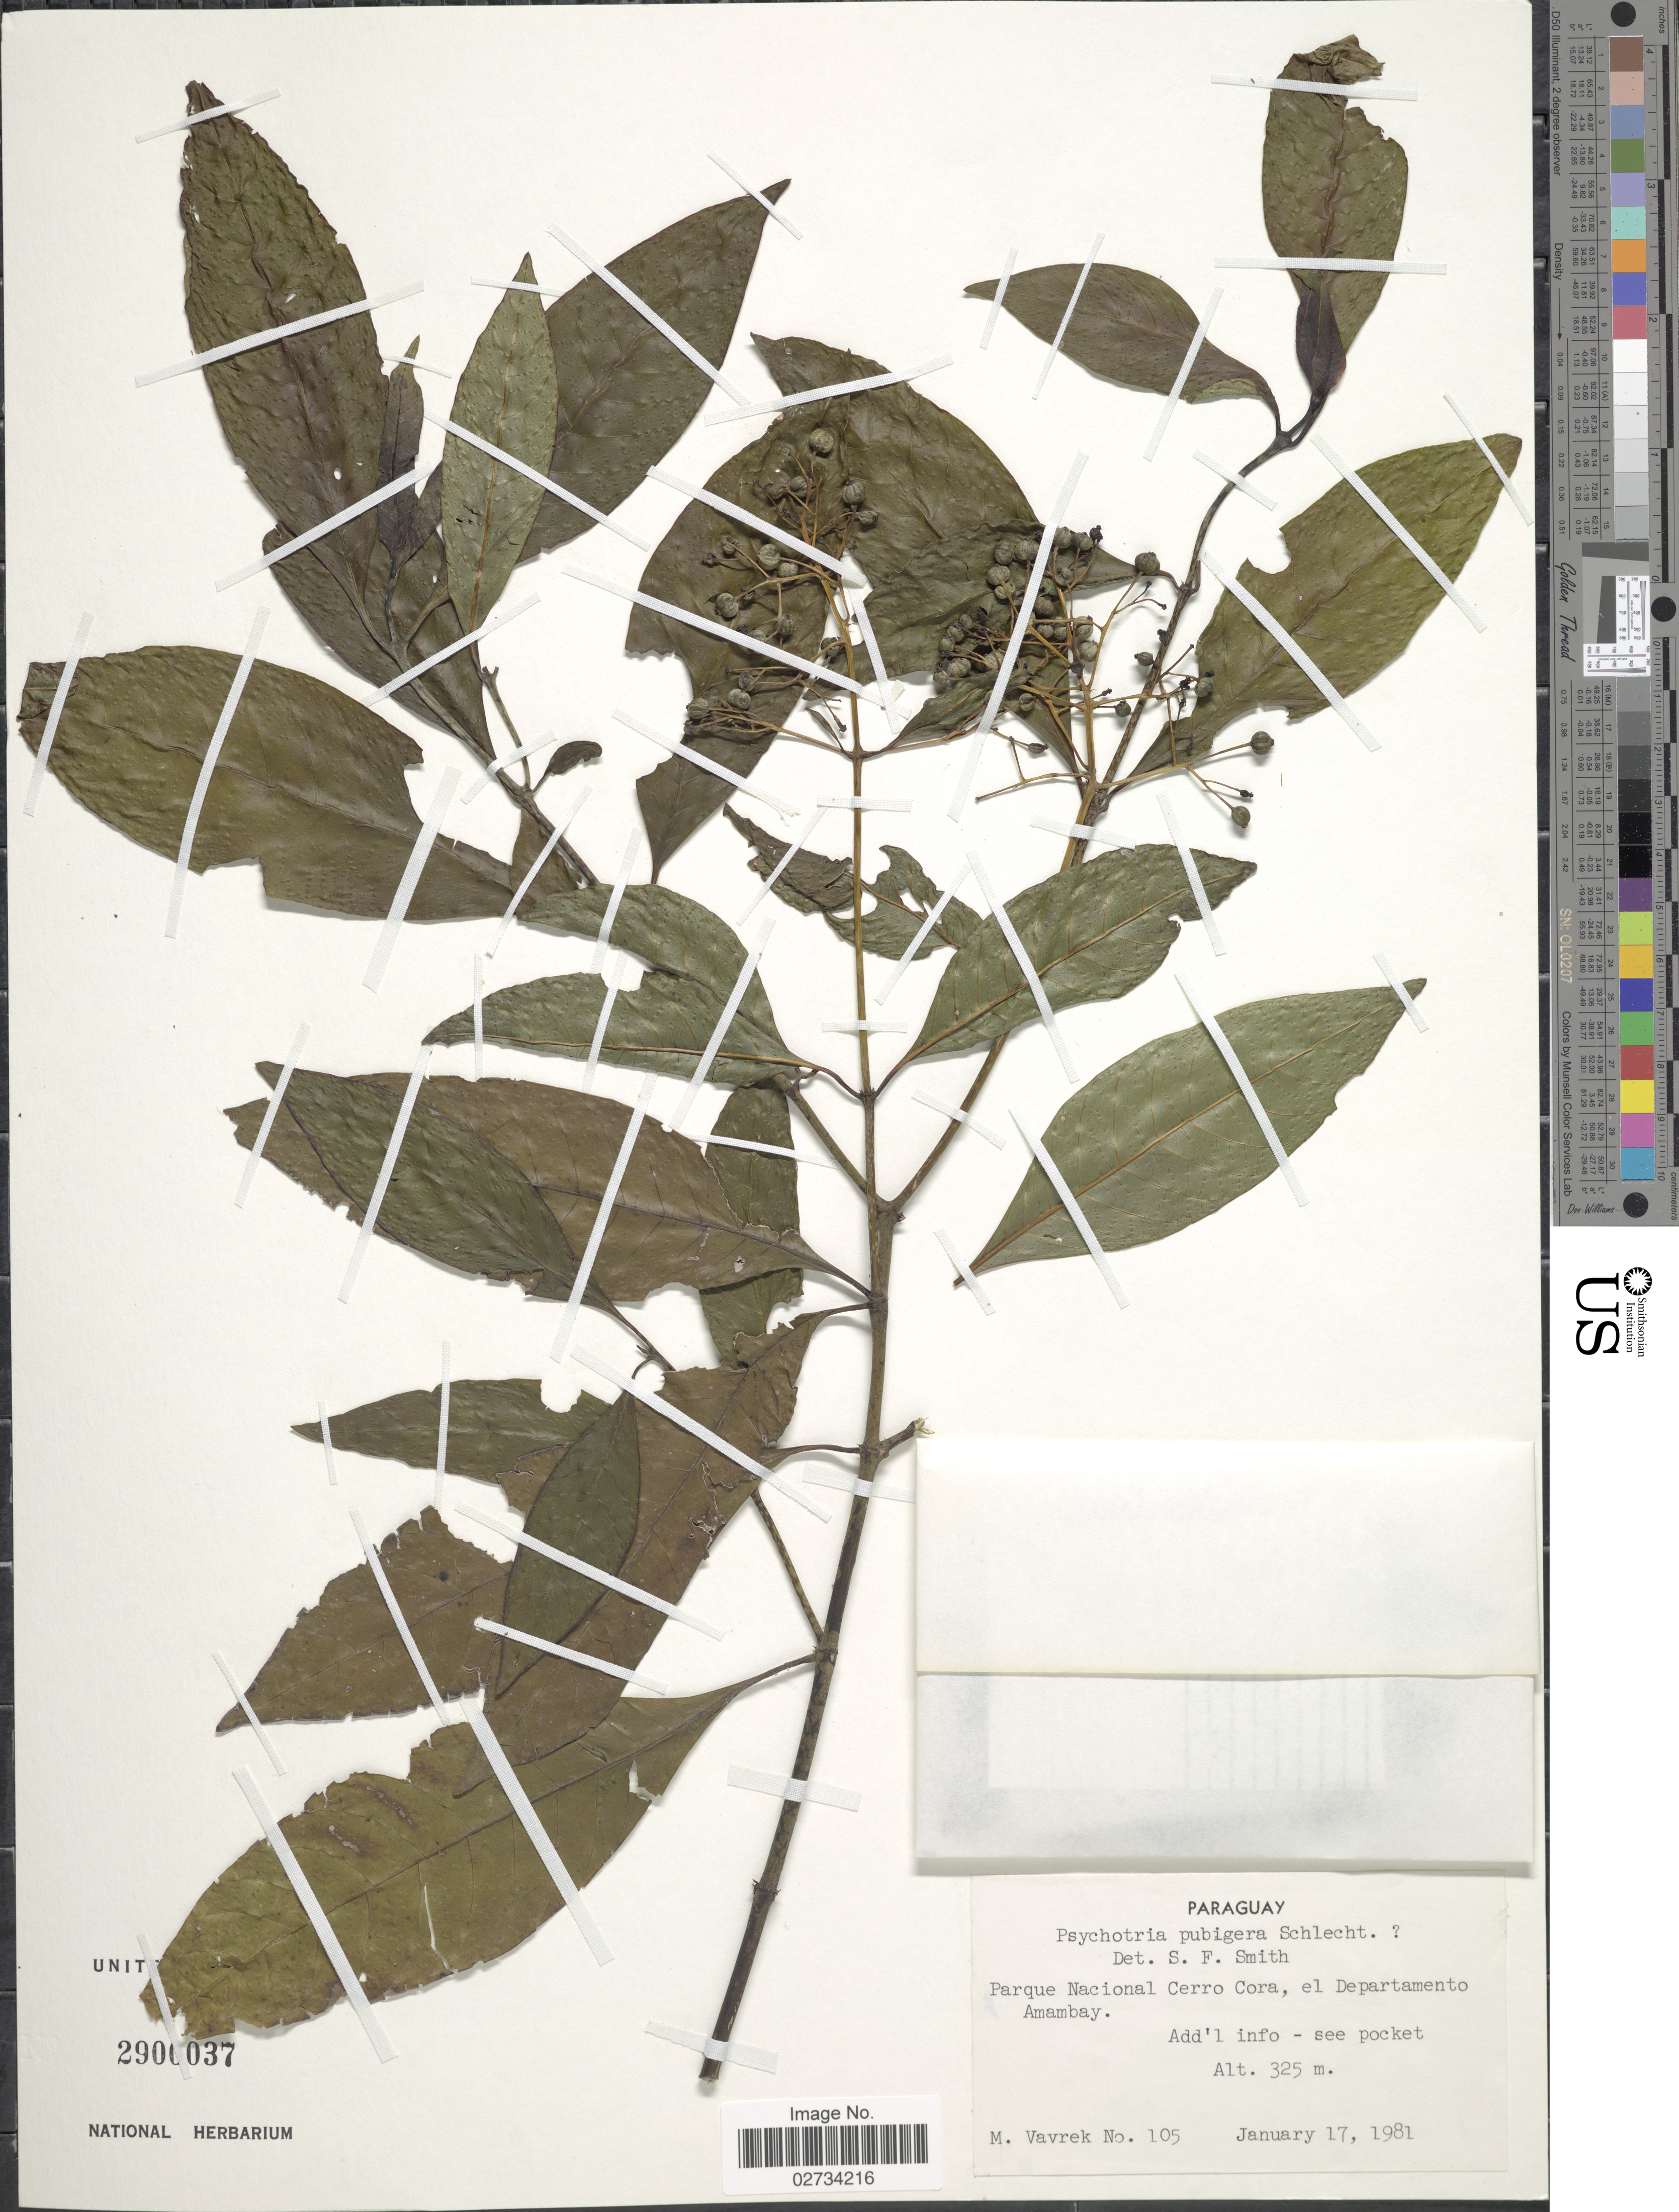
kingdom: Plantae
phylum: Tracheophyta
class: Magnoliopsida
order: Gentianales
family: Rubiaceae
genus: Psychotria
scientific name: Psychotria pubigera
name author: Schltdl.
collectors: M. Vavrek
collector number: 105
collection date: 1981-01-17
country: Paraguay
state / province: Amambay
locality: Parque Nacional Cerro Cora, el Departamento Amambay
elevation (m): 325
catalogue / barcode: US 2900037